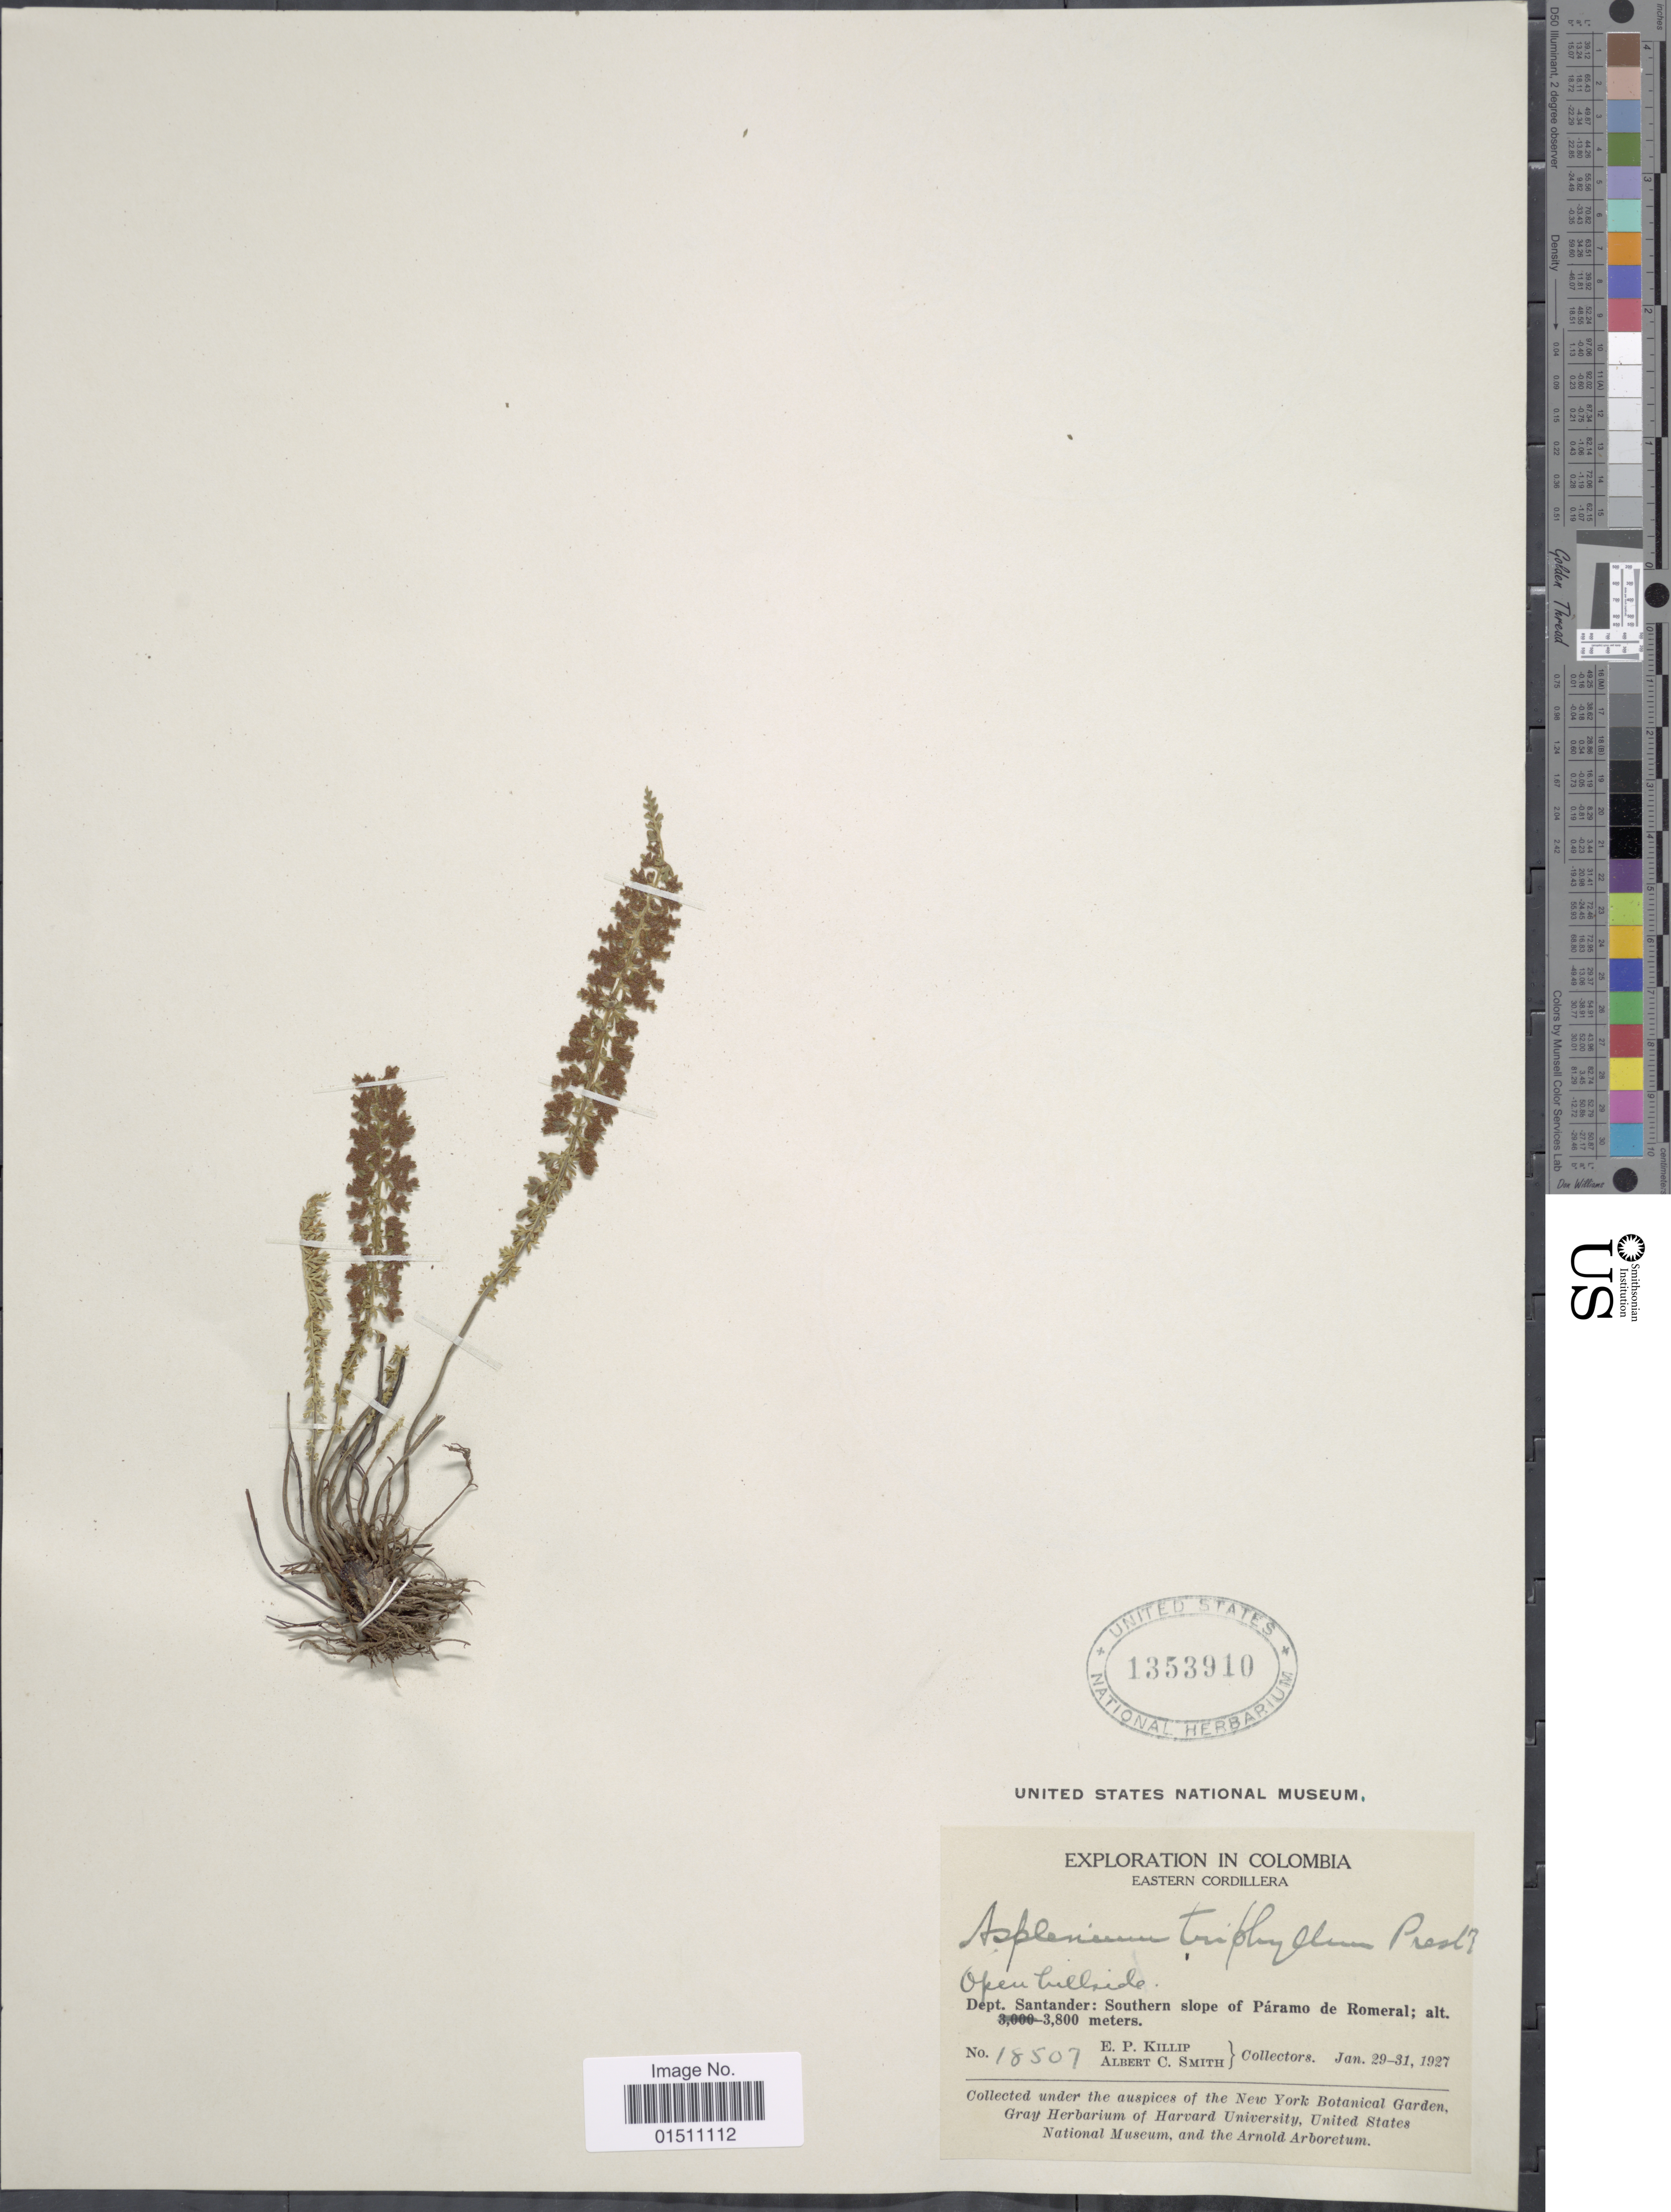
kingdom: Plantae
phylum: Tracheophyta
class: Polypodiopsida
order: Polypodiales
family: Aspleniaceae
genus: Asplenium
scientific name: Asplenium haenkeanum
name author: (C. Presl) Hieron.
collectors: E. P. Killip & A. C. Smith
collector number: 18507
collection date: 1927-01-29/1927-01-31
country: Colombia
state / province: Santander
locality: Colombia, Eastern Cordillera, Dept. Santander: Southern slope of Páramo de Romeral.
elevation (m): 3800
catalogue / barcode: US 1353910